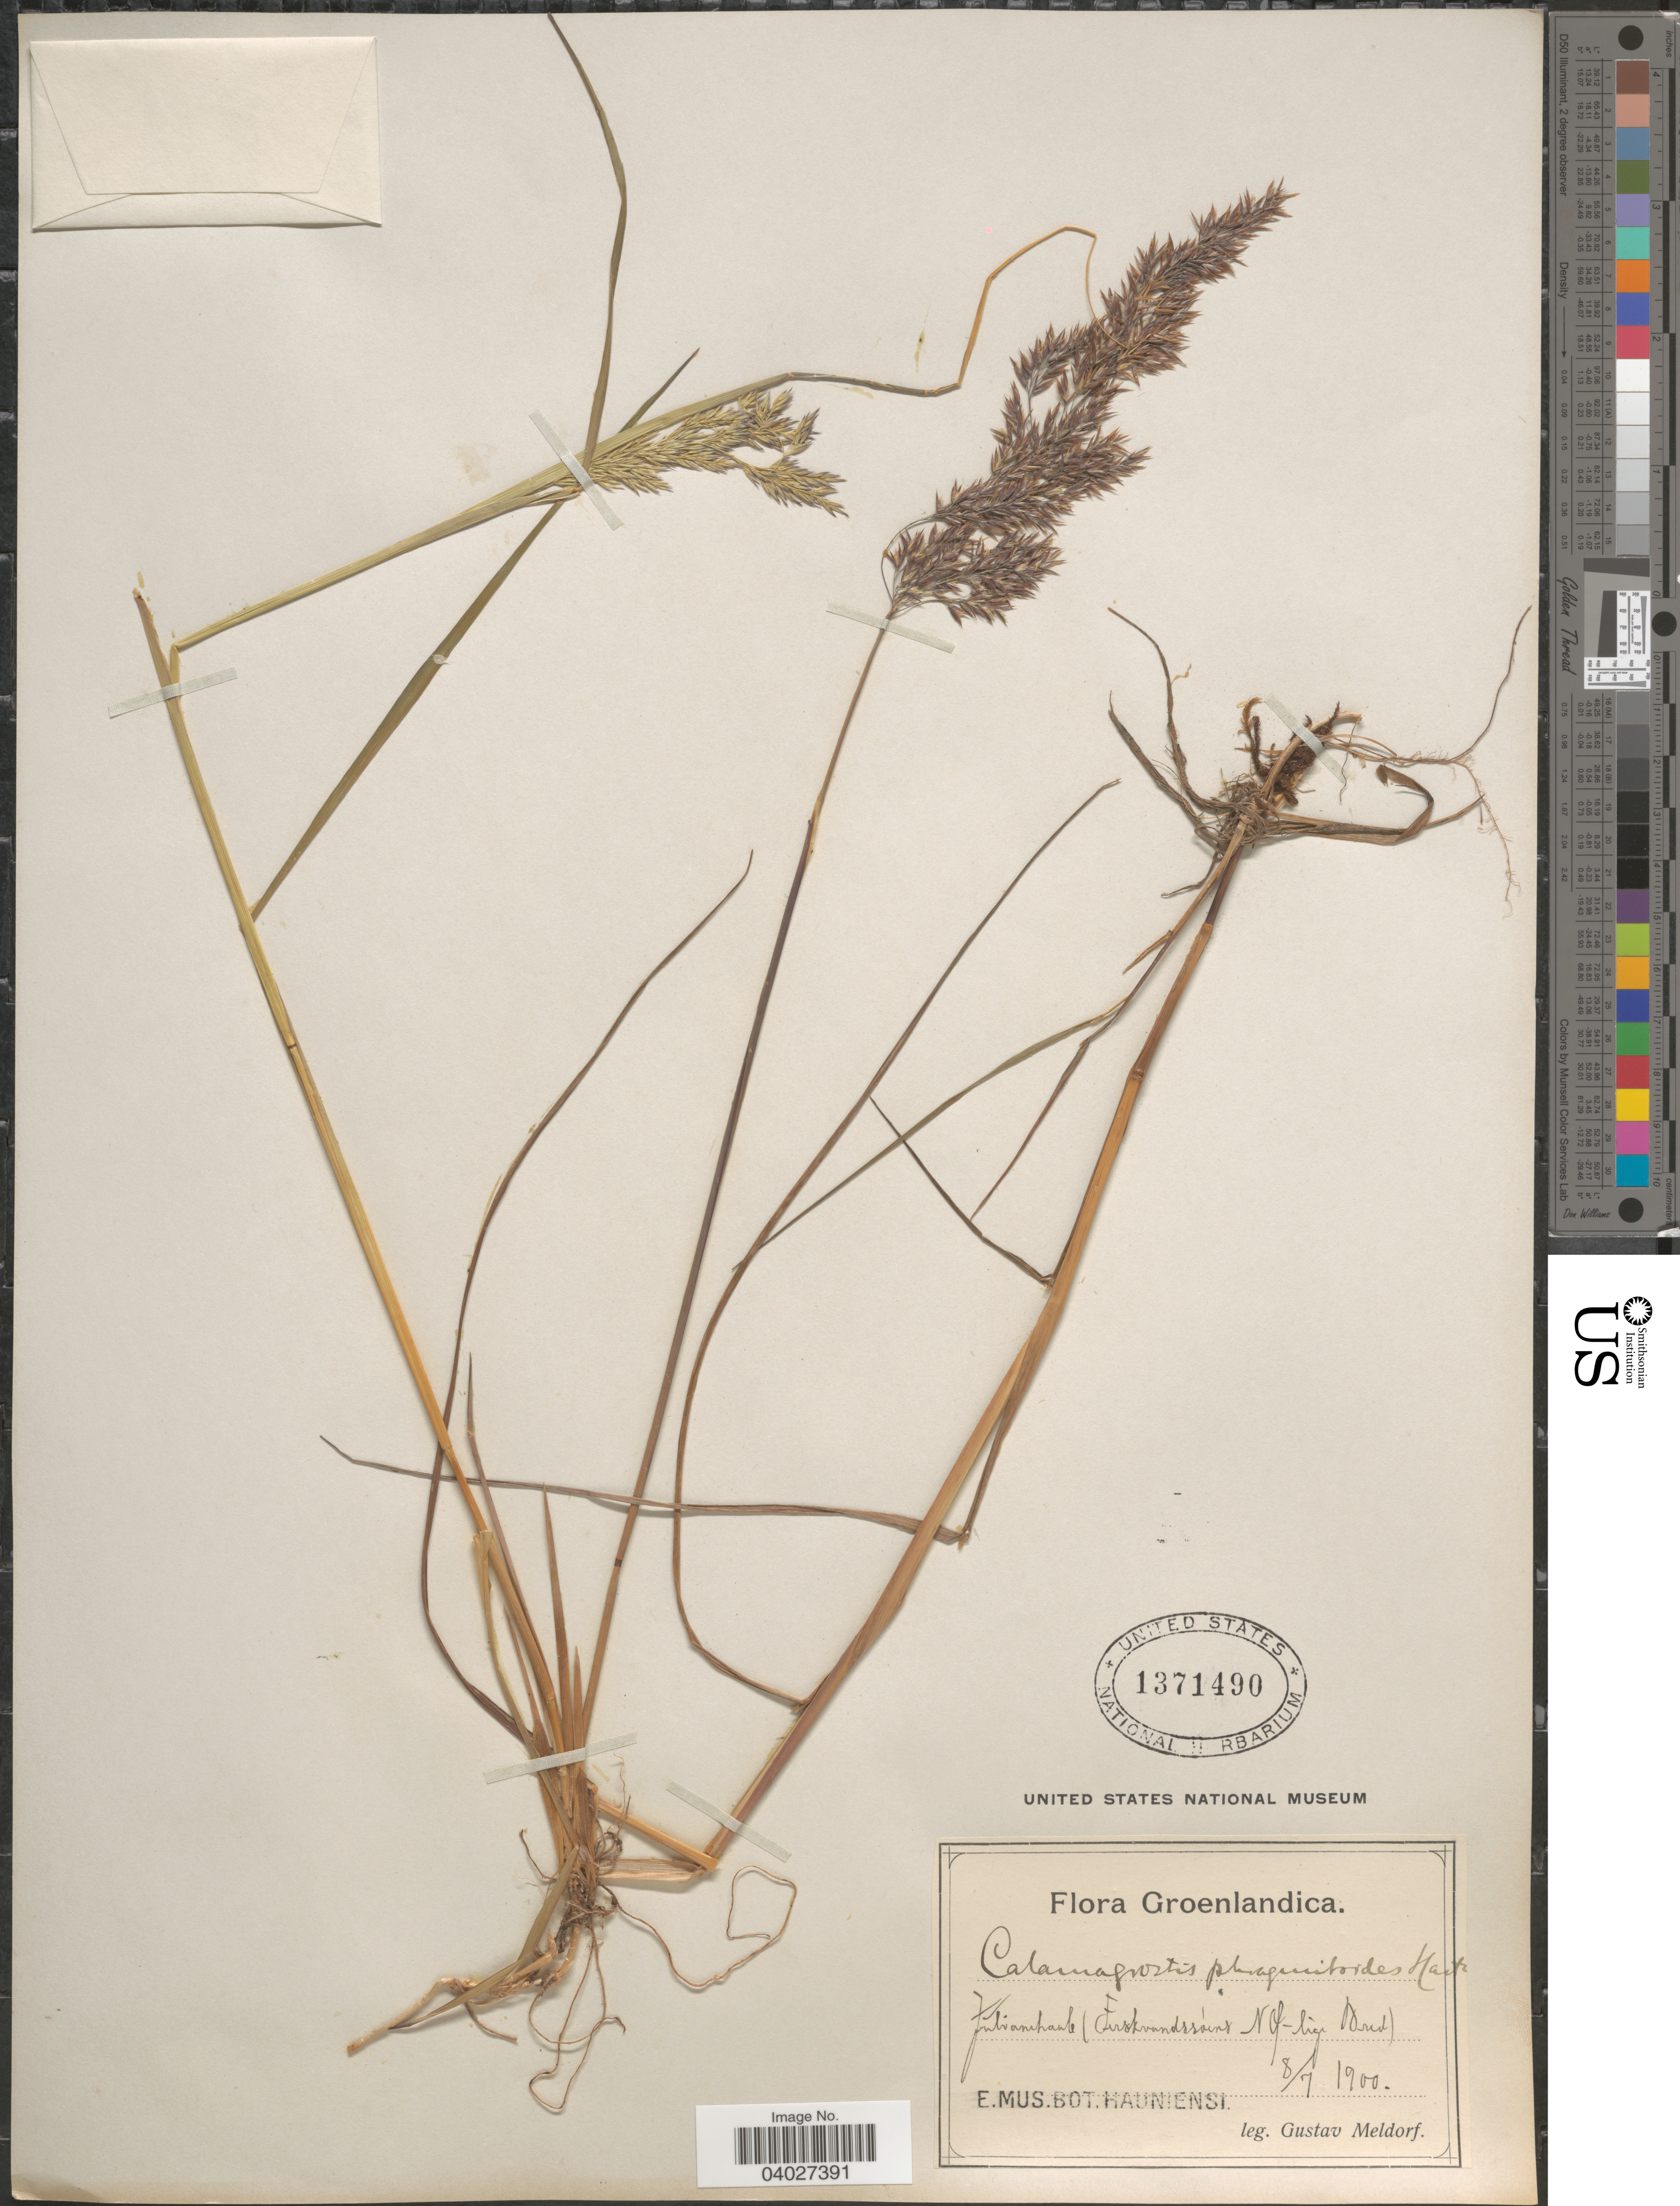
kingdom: Plantae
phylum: Tracheophyta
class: Liliopsida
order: Poales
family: Poaceae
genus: Calamagrostis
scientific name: Calamagrostis canadensis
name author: (Michx.) P. Beauv.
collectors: G. Meldorf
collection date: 1900-07-08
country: Greenland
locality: Groenlandica. Julianehaab (Firskvanddoins NG-lige Dred.). [interpreted]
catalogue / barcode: US 1371490